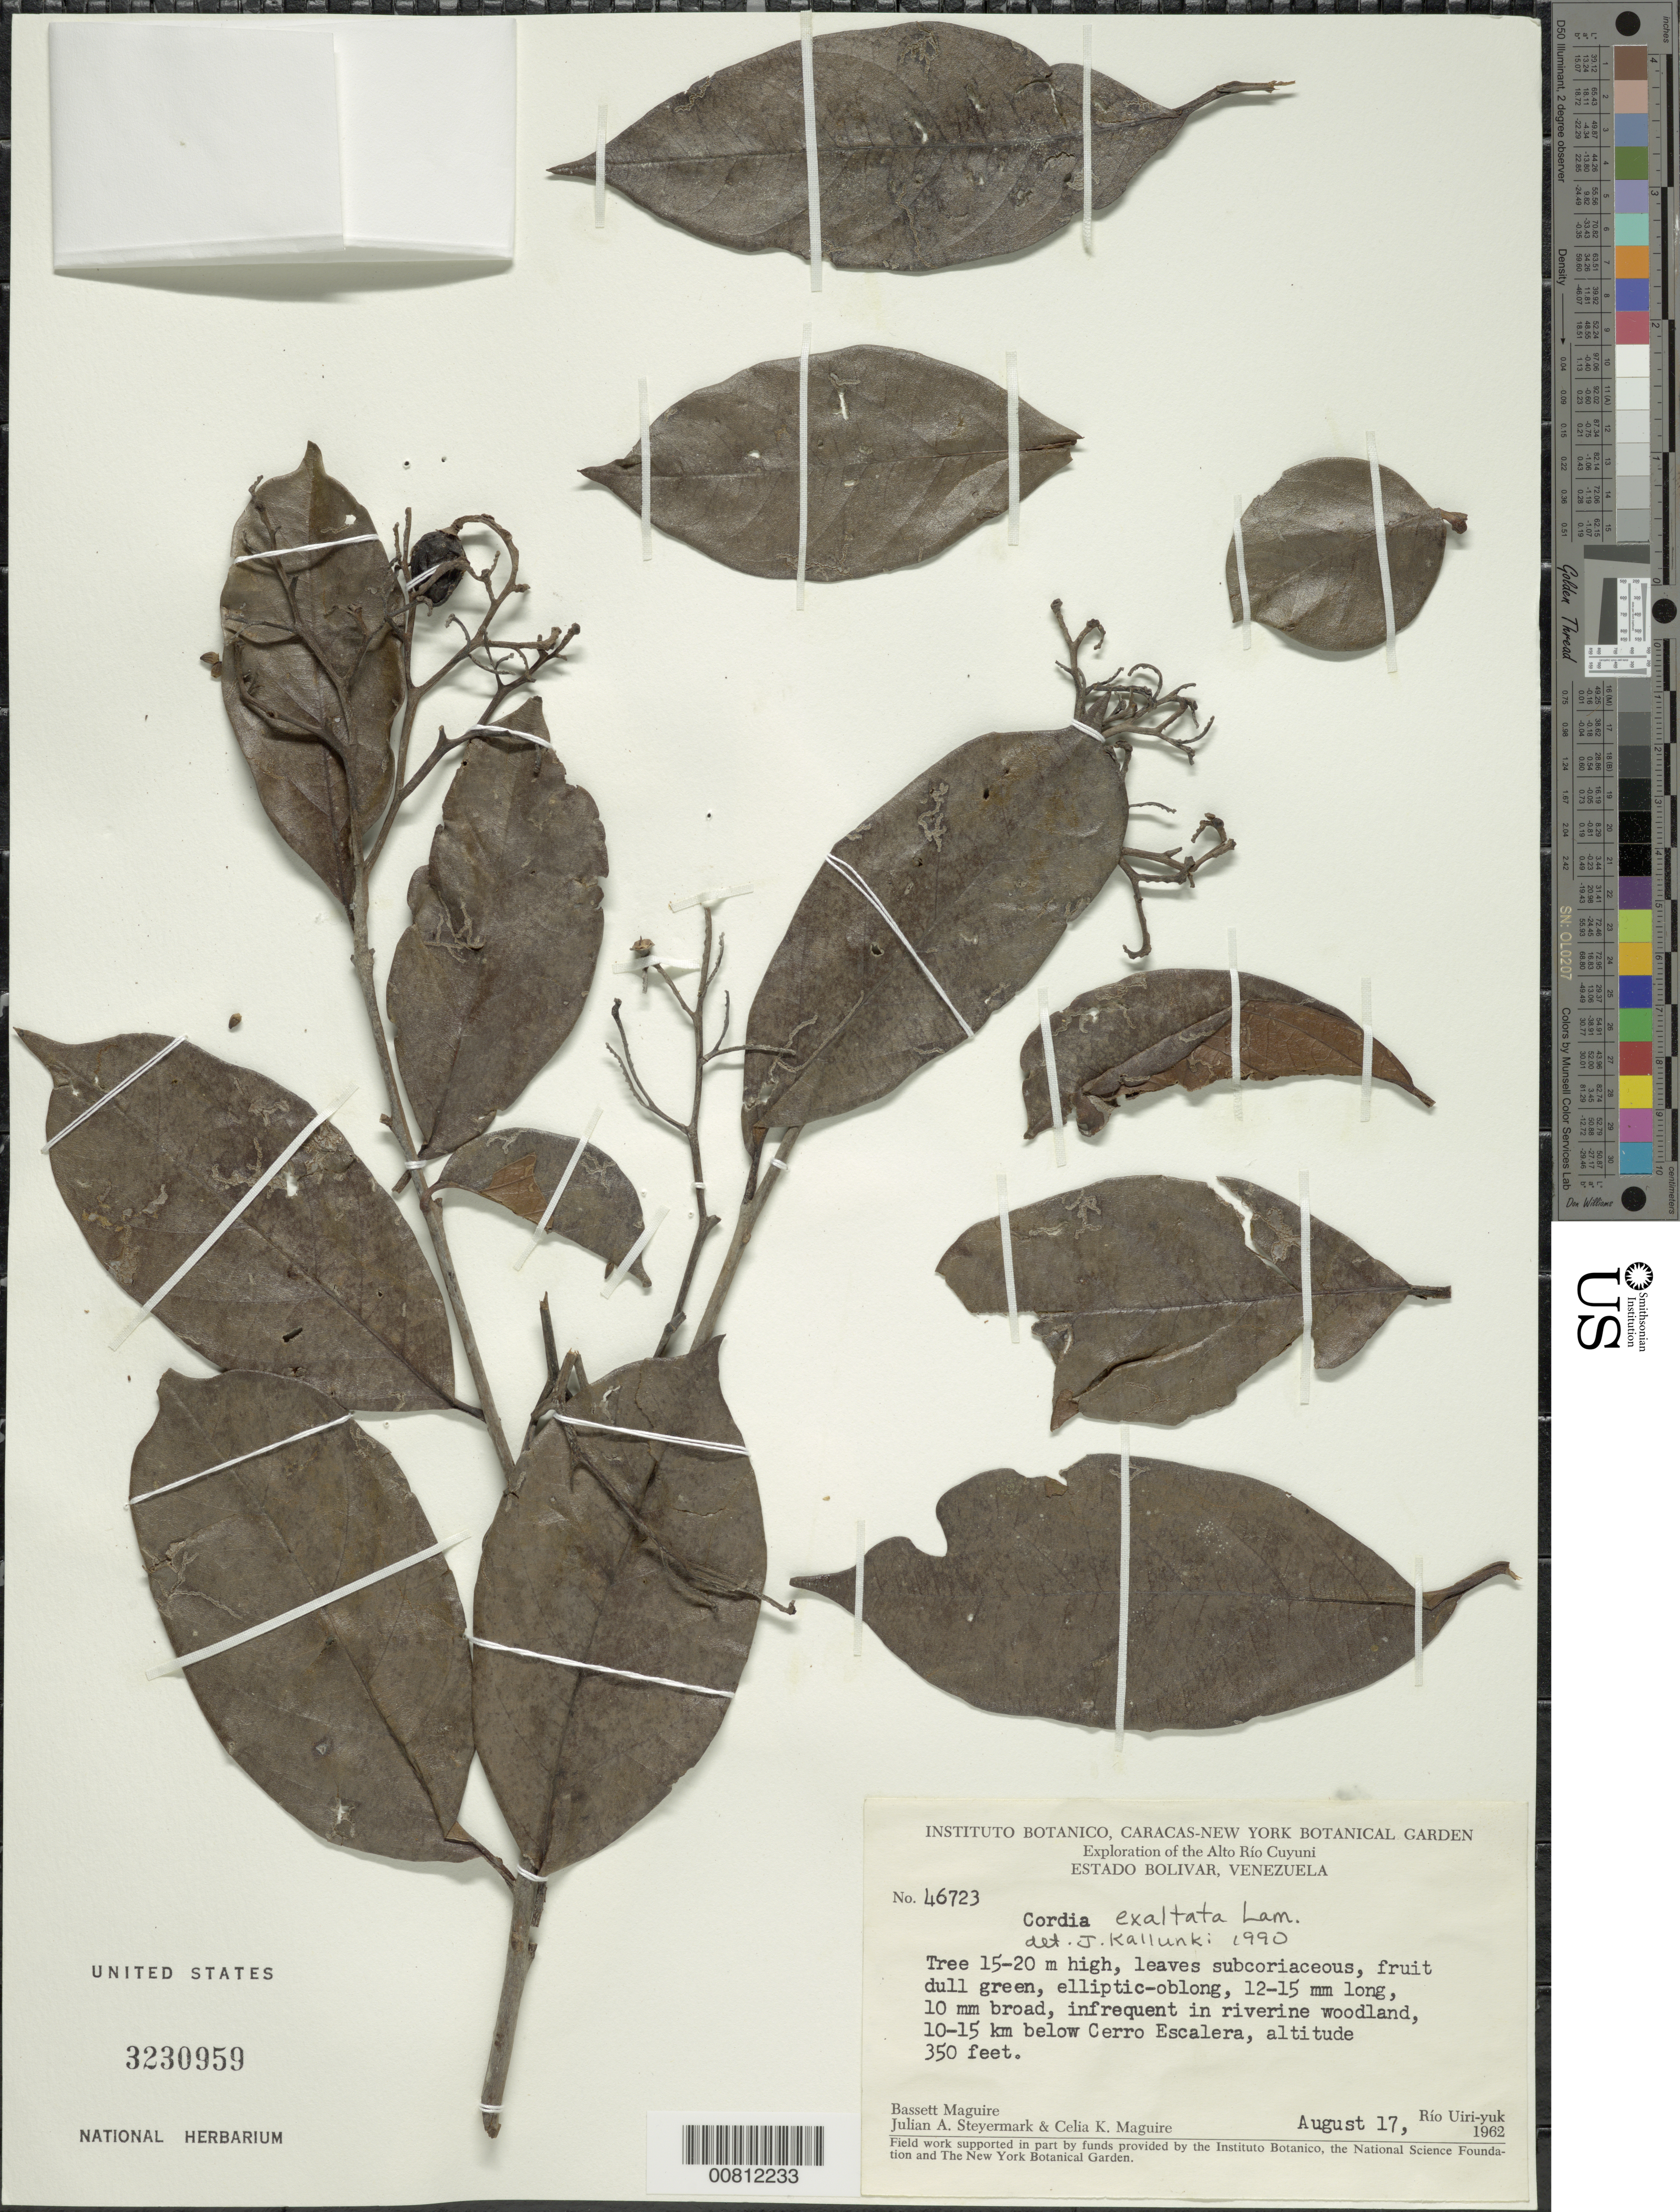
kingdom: Plantae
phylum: Tracheophyta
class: Magnoliopsida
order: Boraginales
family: Cordiaceae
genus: Cordia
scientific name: Cordia exaltata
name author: Lam.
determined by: Kallunki, Jacquelyn A.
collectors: B. Maguire, C. K. Maguire & J. Steyermark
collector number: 46723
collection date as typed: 17-Aug-62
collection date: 1962-08-17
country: Venezuela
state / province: Bolívar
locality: Alto Río Cuyuni, Río Uiri-yuk, 10-15 km below Cerro La Escalera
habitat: Riverine woodland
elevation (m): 107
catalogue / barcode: US 3230959